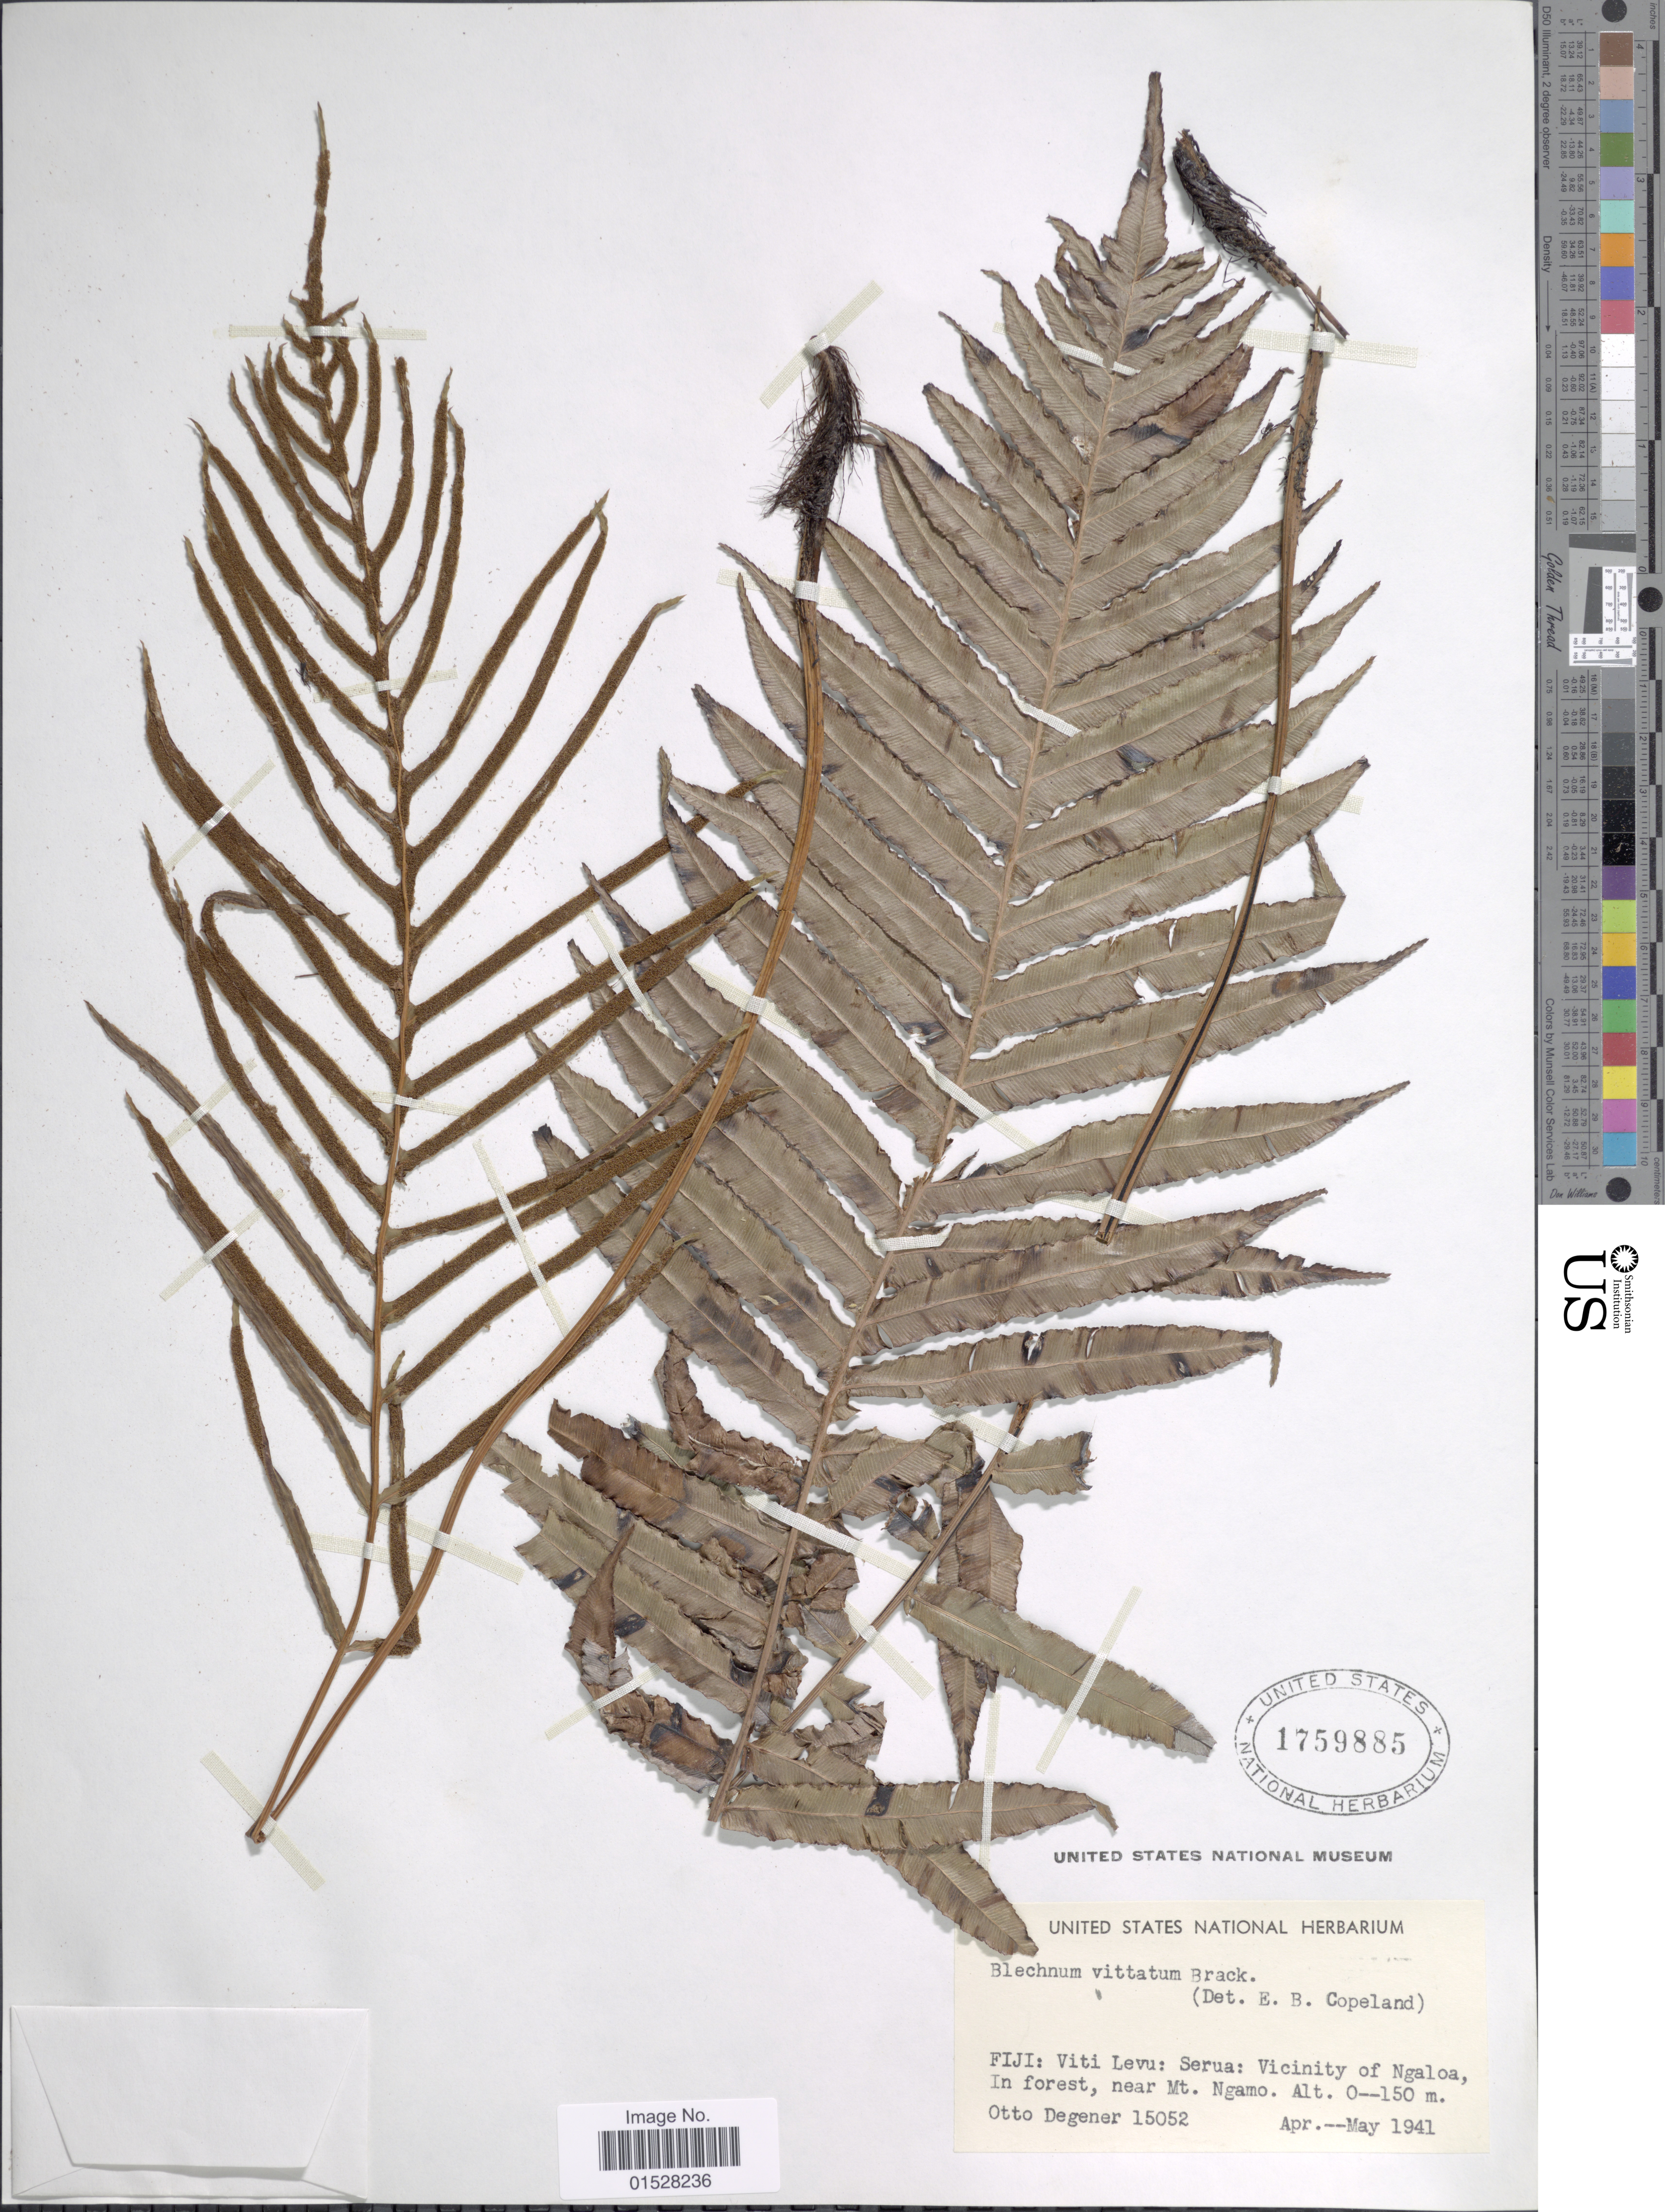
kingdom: Plantae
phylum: Tracheophyta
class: Polypodiopsida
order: Polypodiales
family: Blechnaceae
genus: Blechnum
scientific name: Blechnum vittatum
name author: Brack. in Wilkes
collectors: O. Degener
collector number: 15052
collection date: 1941-04/1941-05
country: Fiji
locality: Viti Levu: Serua: Vicinity of Ngaloa, in forest, near Mt. Ngamo.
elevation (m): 0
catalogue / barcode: US 1759885